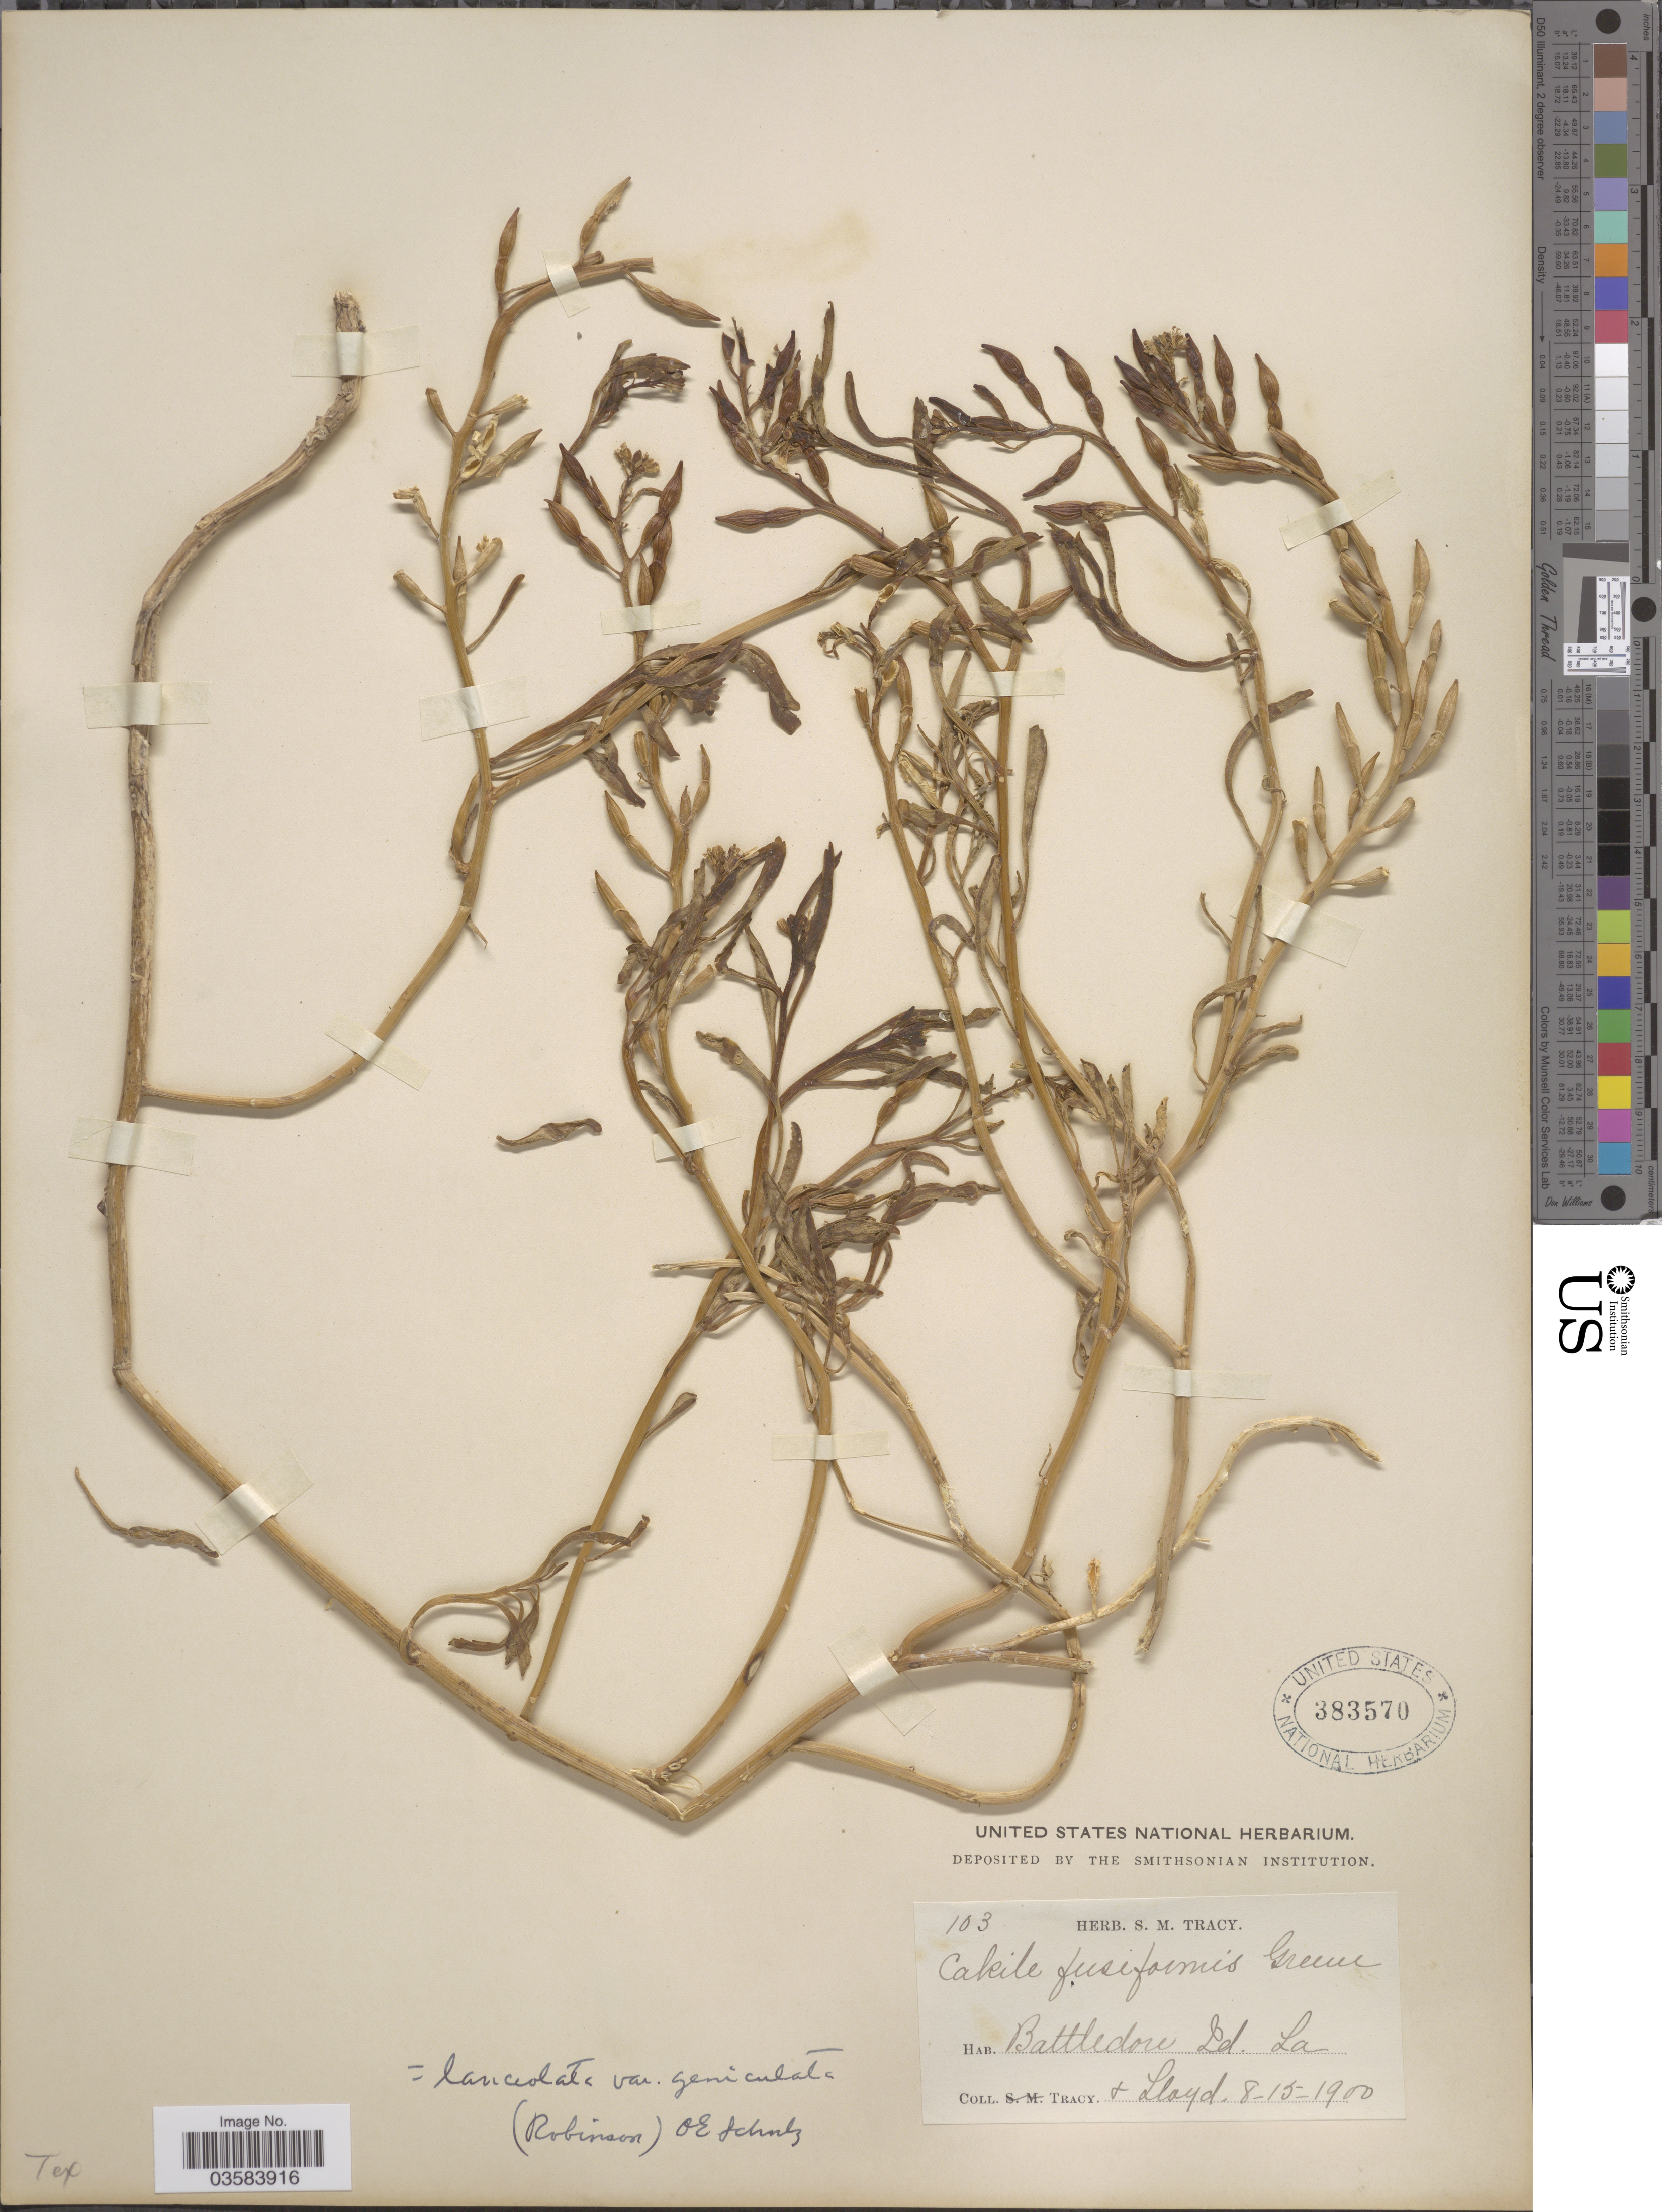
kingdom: Plantae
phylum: Tracheophyta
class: Magnoliopsida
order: Brassicales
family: Brassicaceae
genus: Cakile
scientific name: Cakile geniculata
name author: (B.L. Rob.) Millsp.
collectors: -. Tracy & -- Lloyd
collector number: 103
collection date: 1900-08-15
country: United States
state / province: Louisiana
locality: Battledore Ld.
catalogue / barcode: US 383570